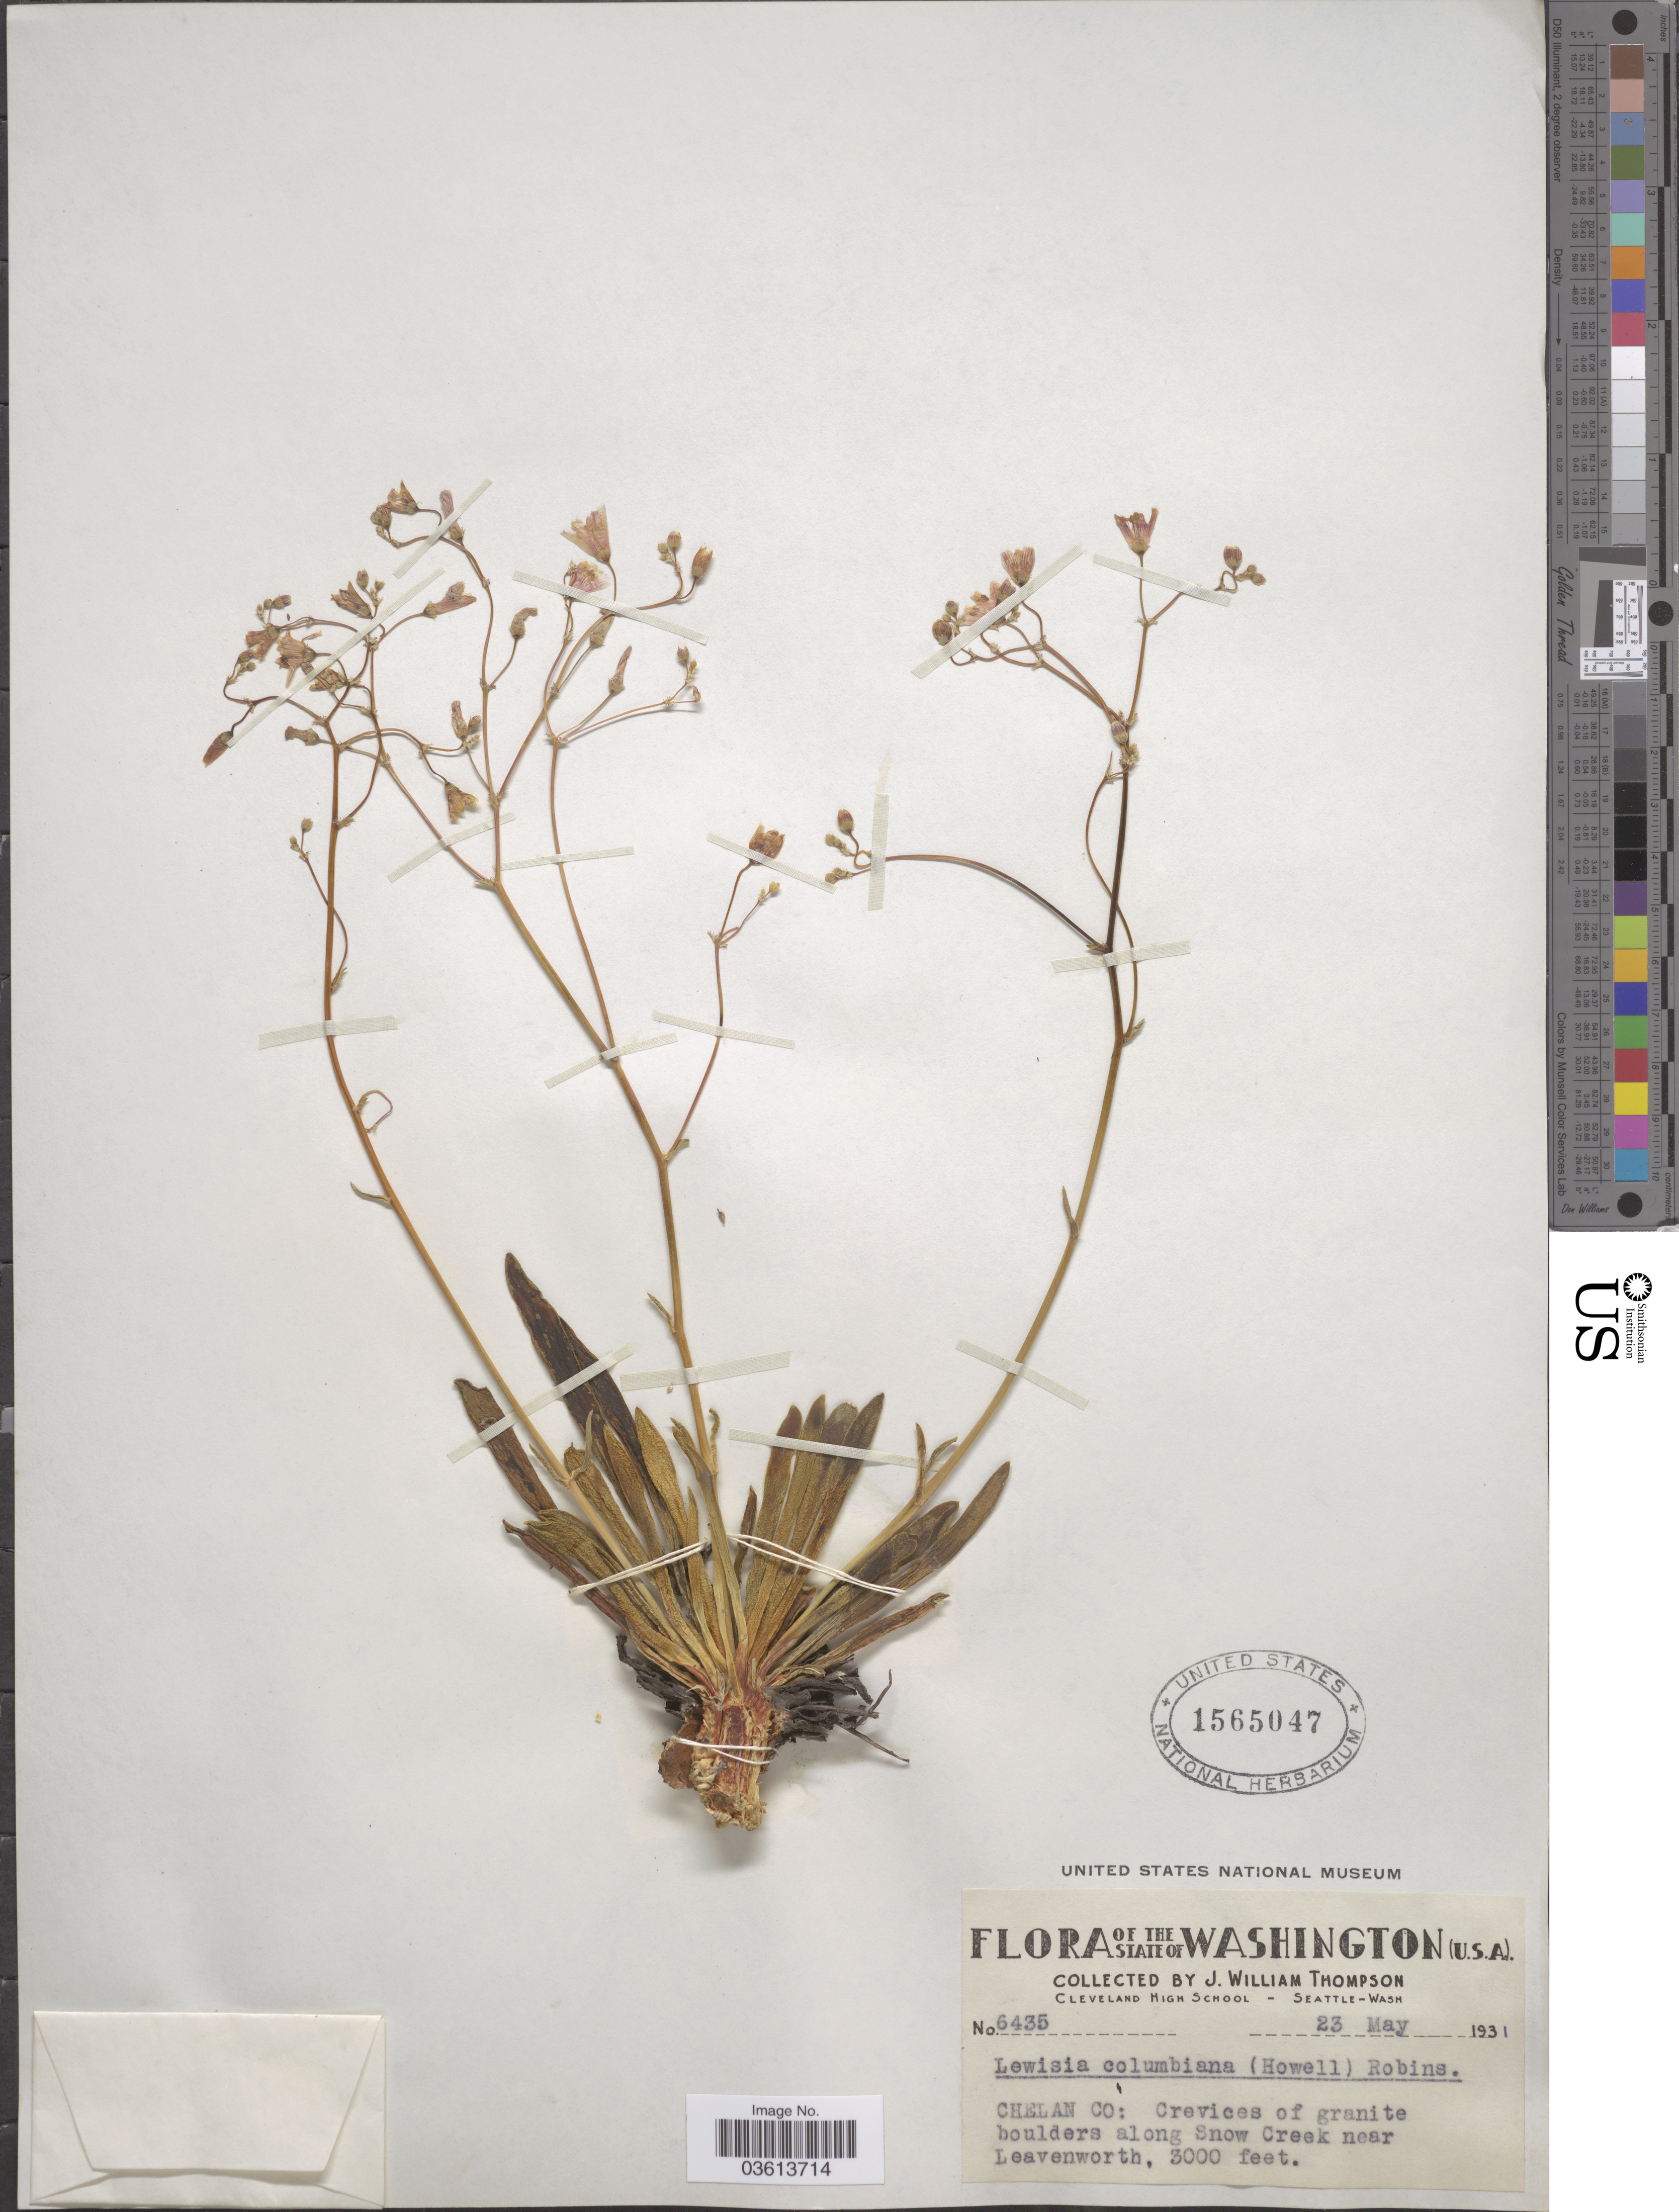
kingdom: Plantae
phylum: Tracheophyta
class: Magnoliopsida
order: Caryophyllales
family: Montiaceae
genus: Lewisia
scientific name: Lewisia columbiana var. columbiana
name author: (Howell ex A. Gray) B.L. Rob.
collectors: J. W. Thompson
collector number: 6435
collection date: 1931-05-23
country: United States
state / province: Washington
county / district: Chelan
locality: Chelan Co: Crevices of granite boulders along Snow Creek near Leavenworth.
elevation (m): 914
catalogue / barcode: US 1565047